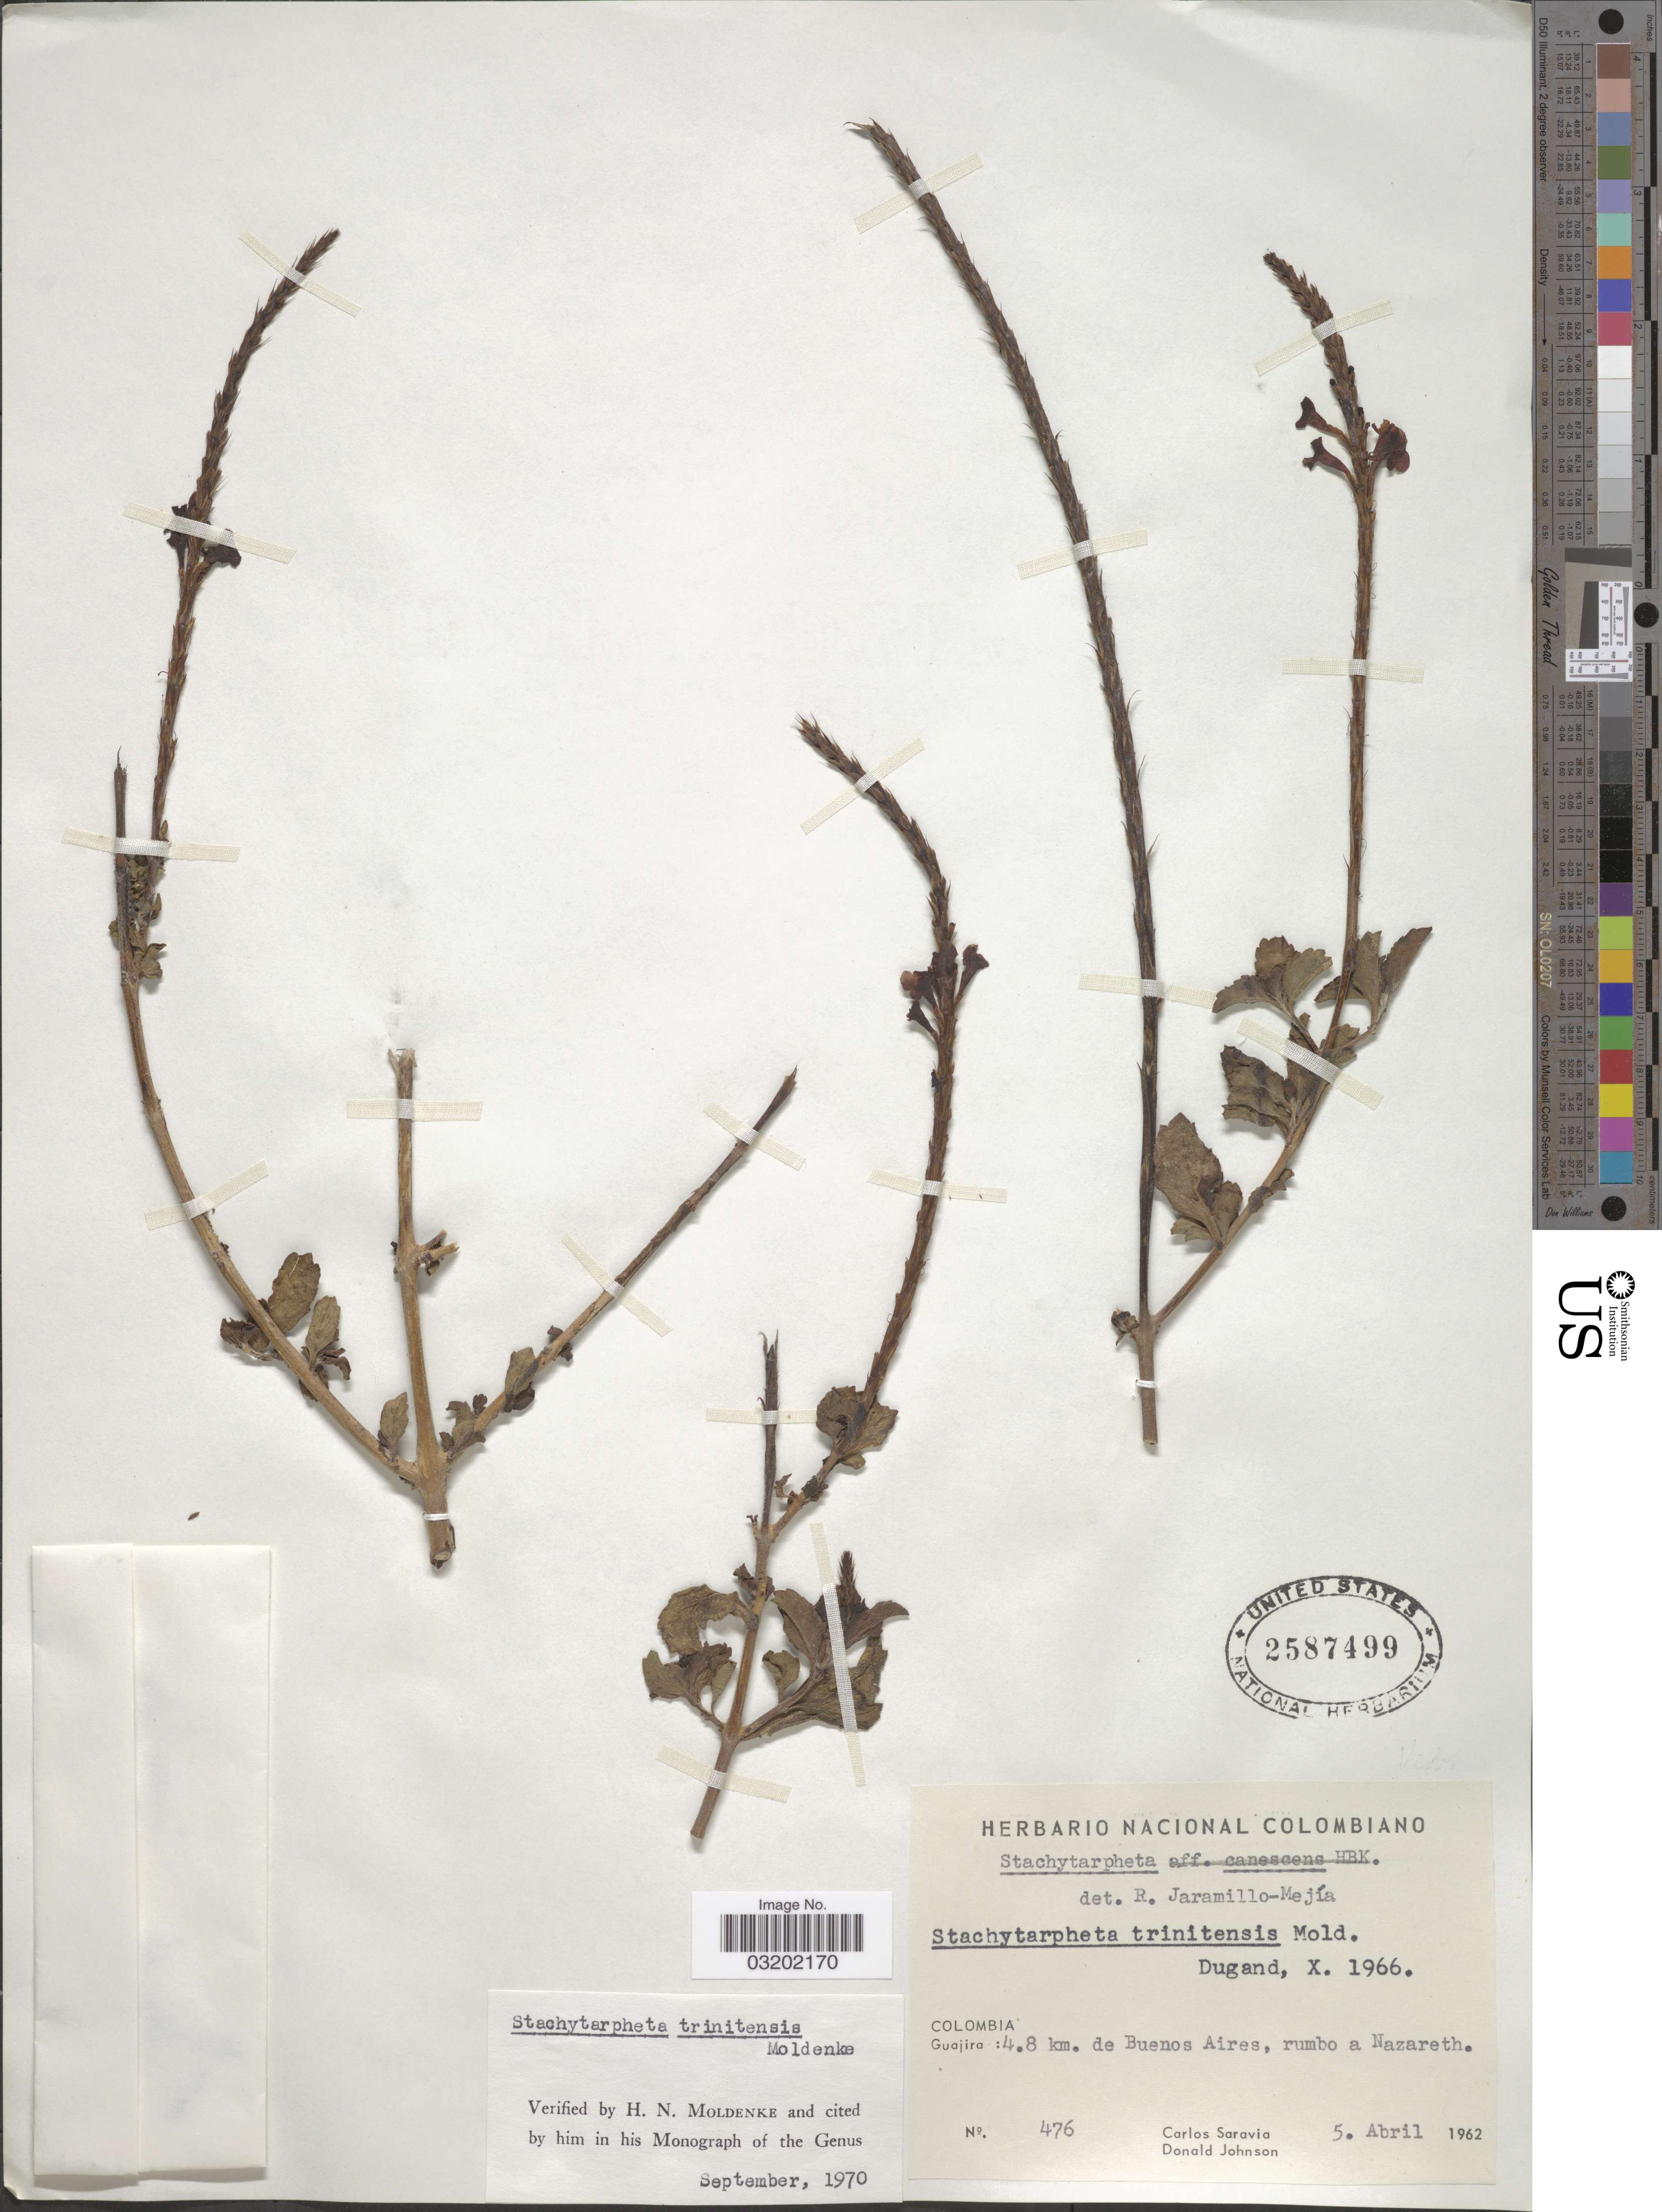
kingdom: Plantae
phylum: Tracheophyta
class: Magnoliopsida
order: Lamiales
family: Verbenaceae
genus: Stachytarpheta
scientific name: Stachytarpheta trinitensis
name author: Moldenke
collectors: C. Saravia & D. Johnson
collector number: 476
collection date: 1962-04-05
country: Colombia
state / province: La Guajira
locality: Guajira: 4.8 km. de Buenos Aires, rumbo a Nazareth.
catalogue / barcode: US 2587499